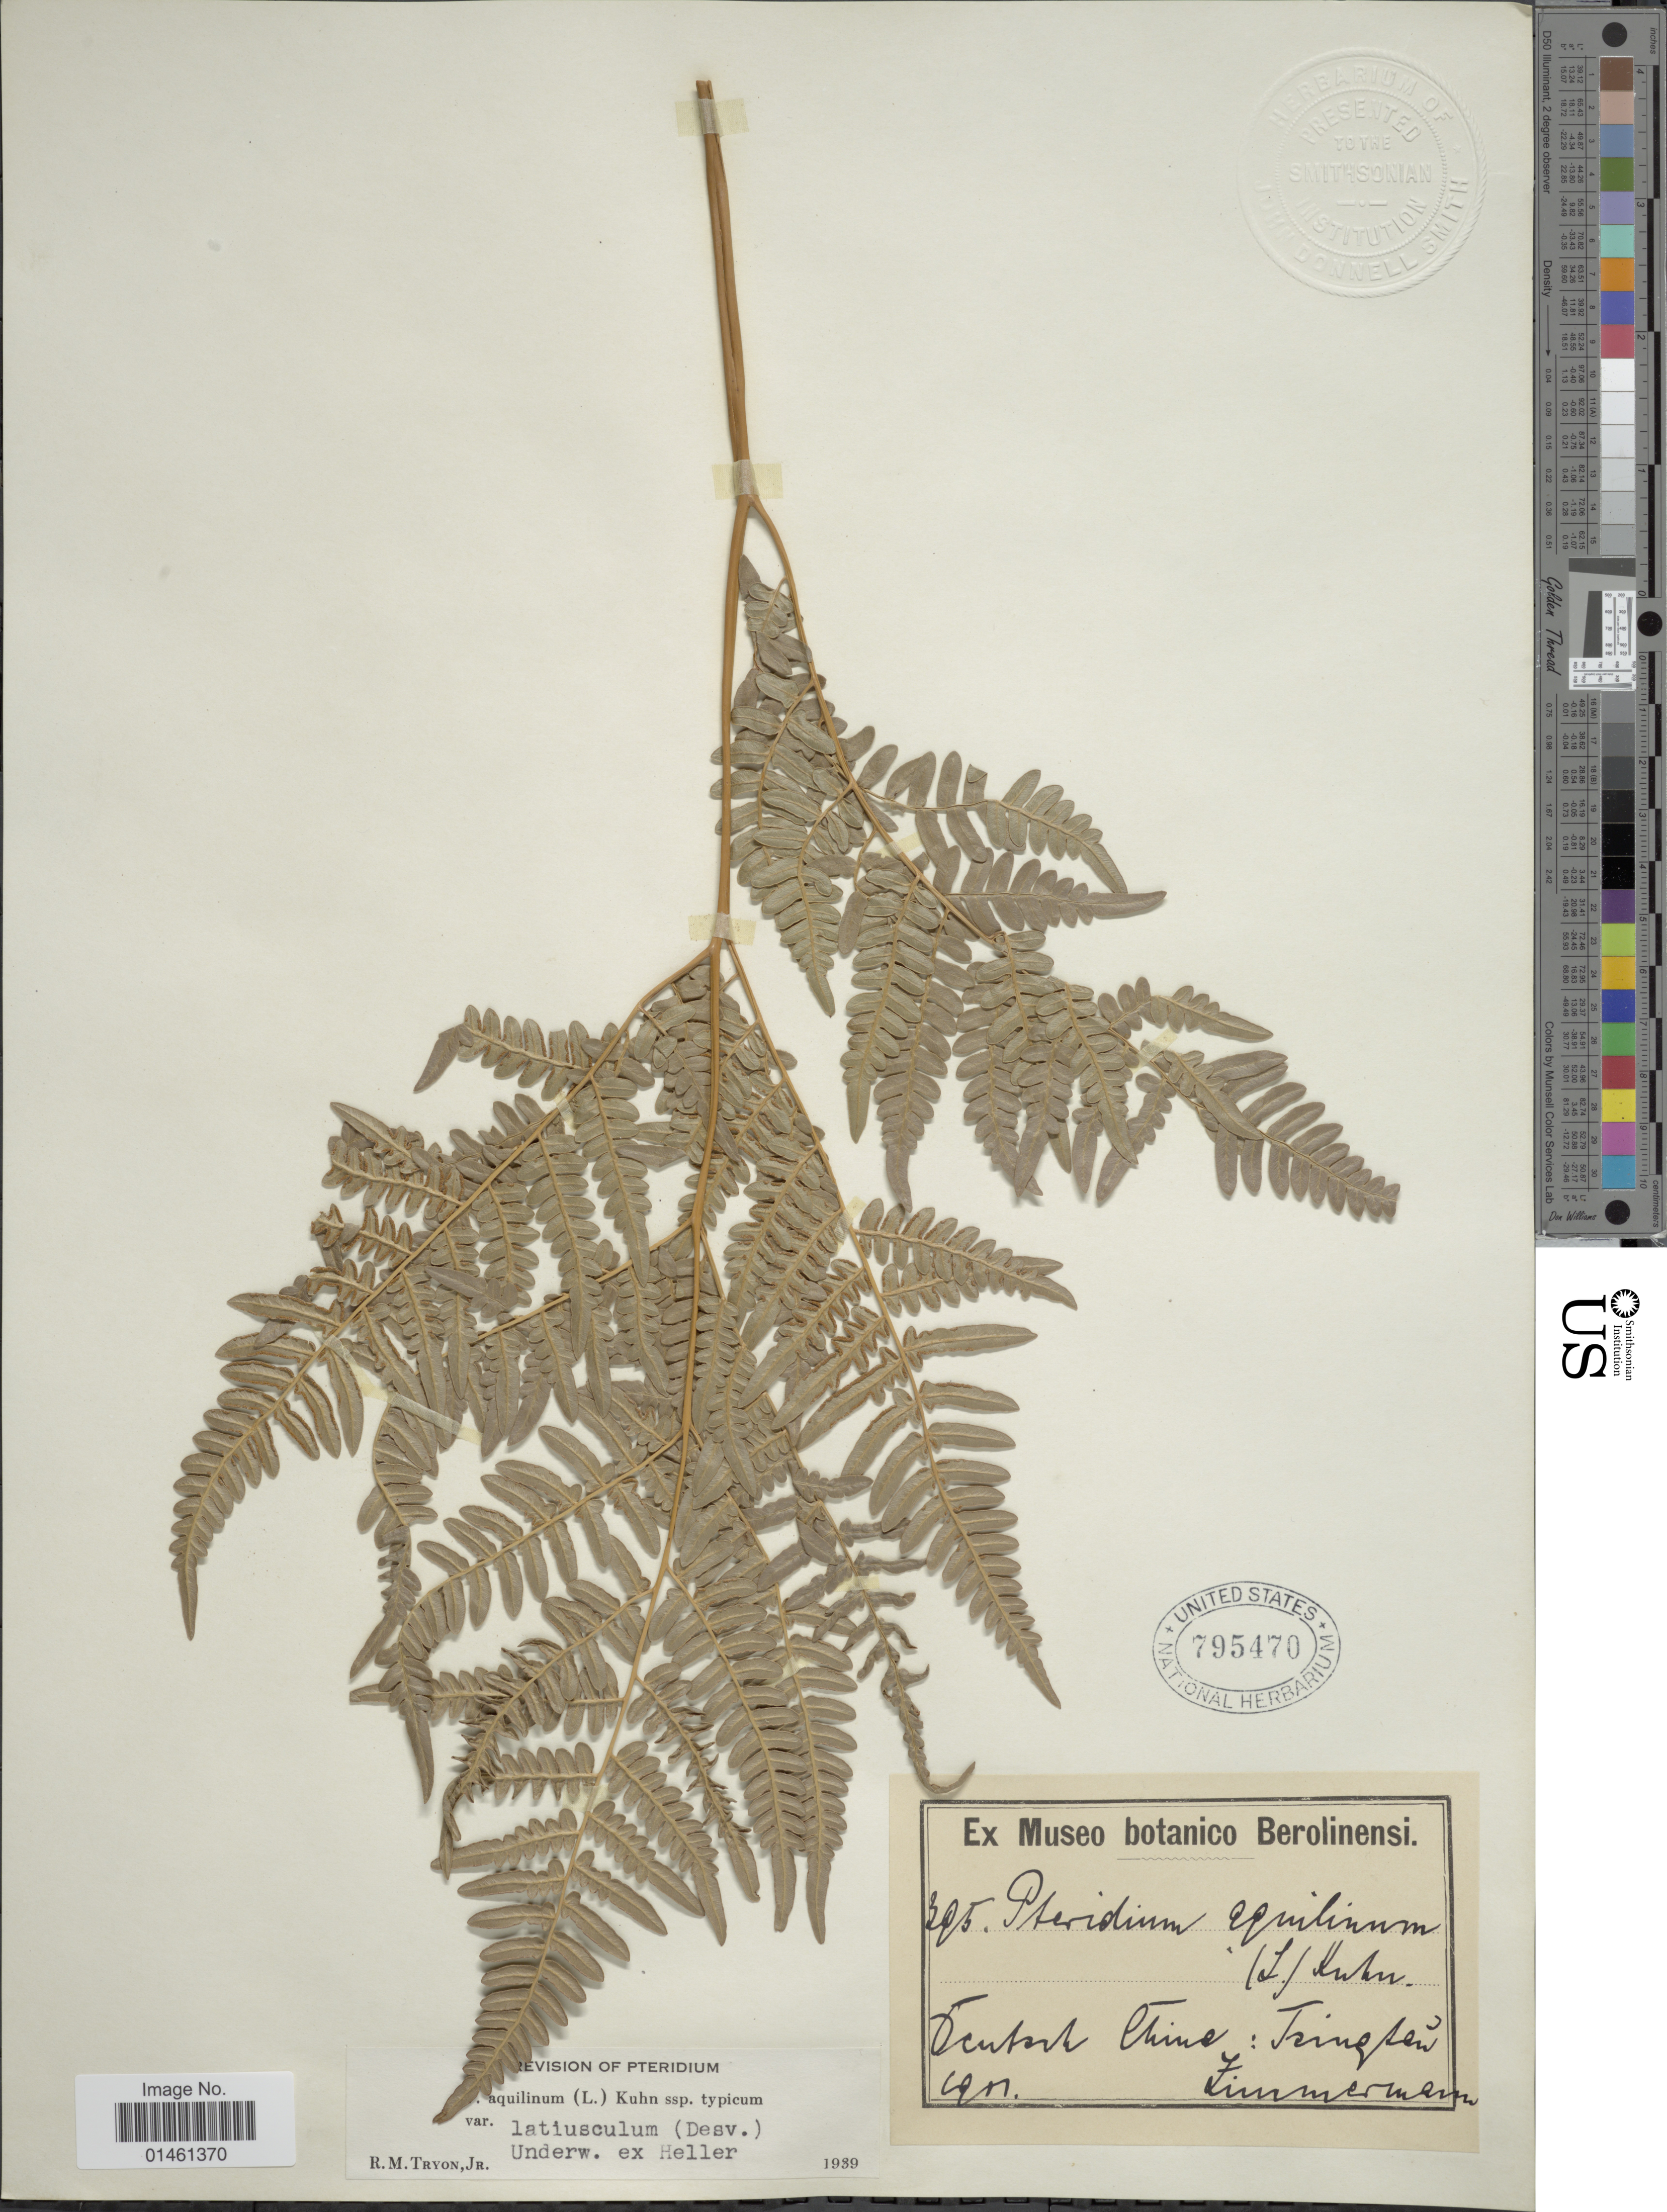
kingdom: Plantae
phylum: Tracheophyta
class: Polypodiopsida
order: Polypodiales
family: Dennstaedtiaceae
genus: Pteridium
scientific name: Pteridium aquilinum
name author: (L.) Kuhn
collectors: -. Zimmermann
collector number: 395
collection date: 1901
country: China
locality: Deutsch China: Tsingsan [interpreted]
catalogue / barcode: US 795470